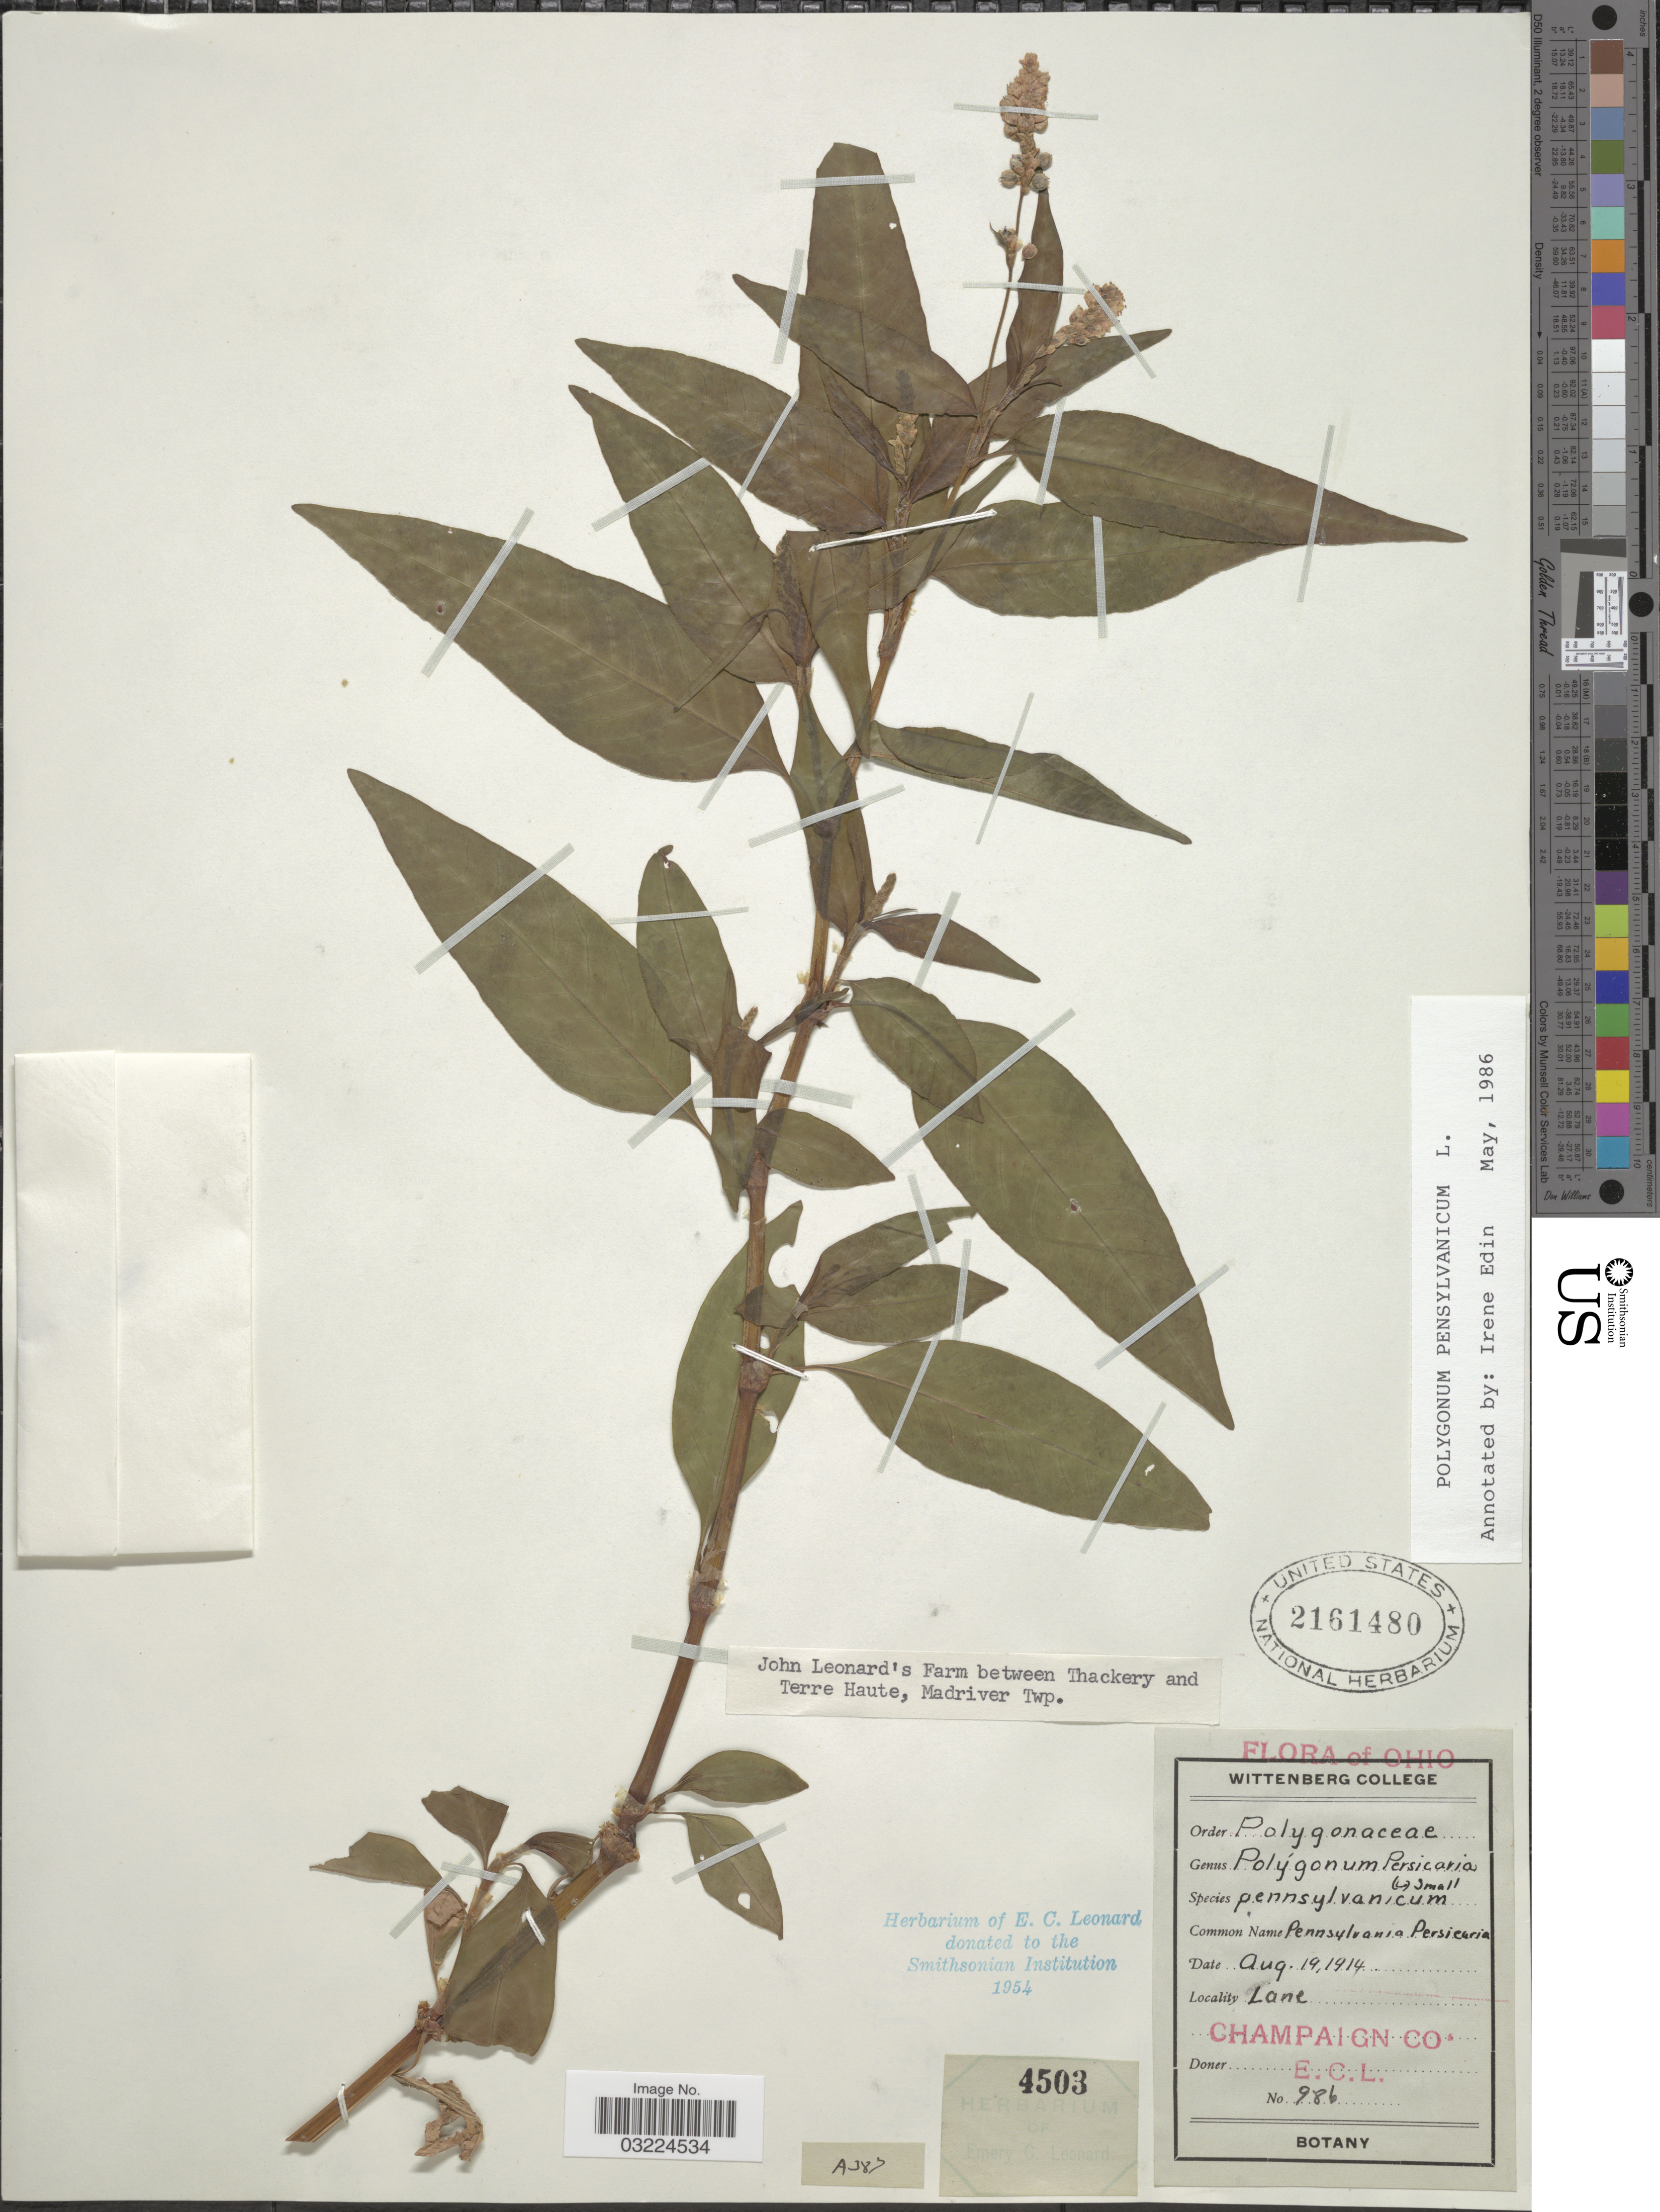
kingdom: Plantae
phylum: Tracheophyta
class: Magnoliopsida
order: Caryophyllales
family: Polygonaceae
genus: Persicaria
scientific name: Persicaria pensylvanica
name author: (L.) M. Gómez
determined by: Atha, D. E.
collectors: E. C. Leonard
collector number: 986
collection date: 1914-08-19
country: United States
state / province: Ohio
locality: Lane. Champaign Co.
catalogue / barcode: US 2161480